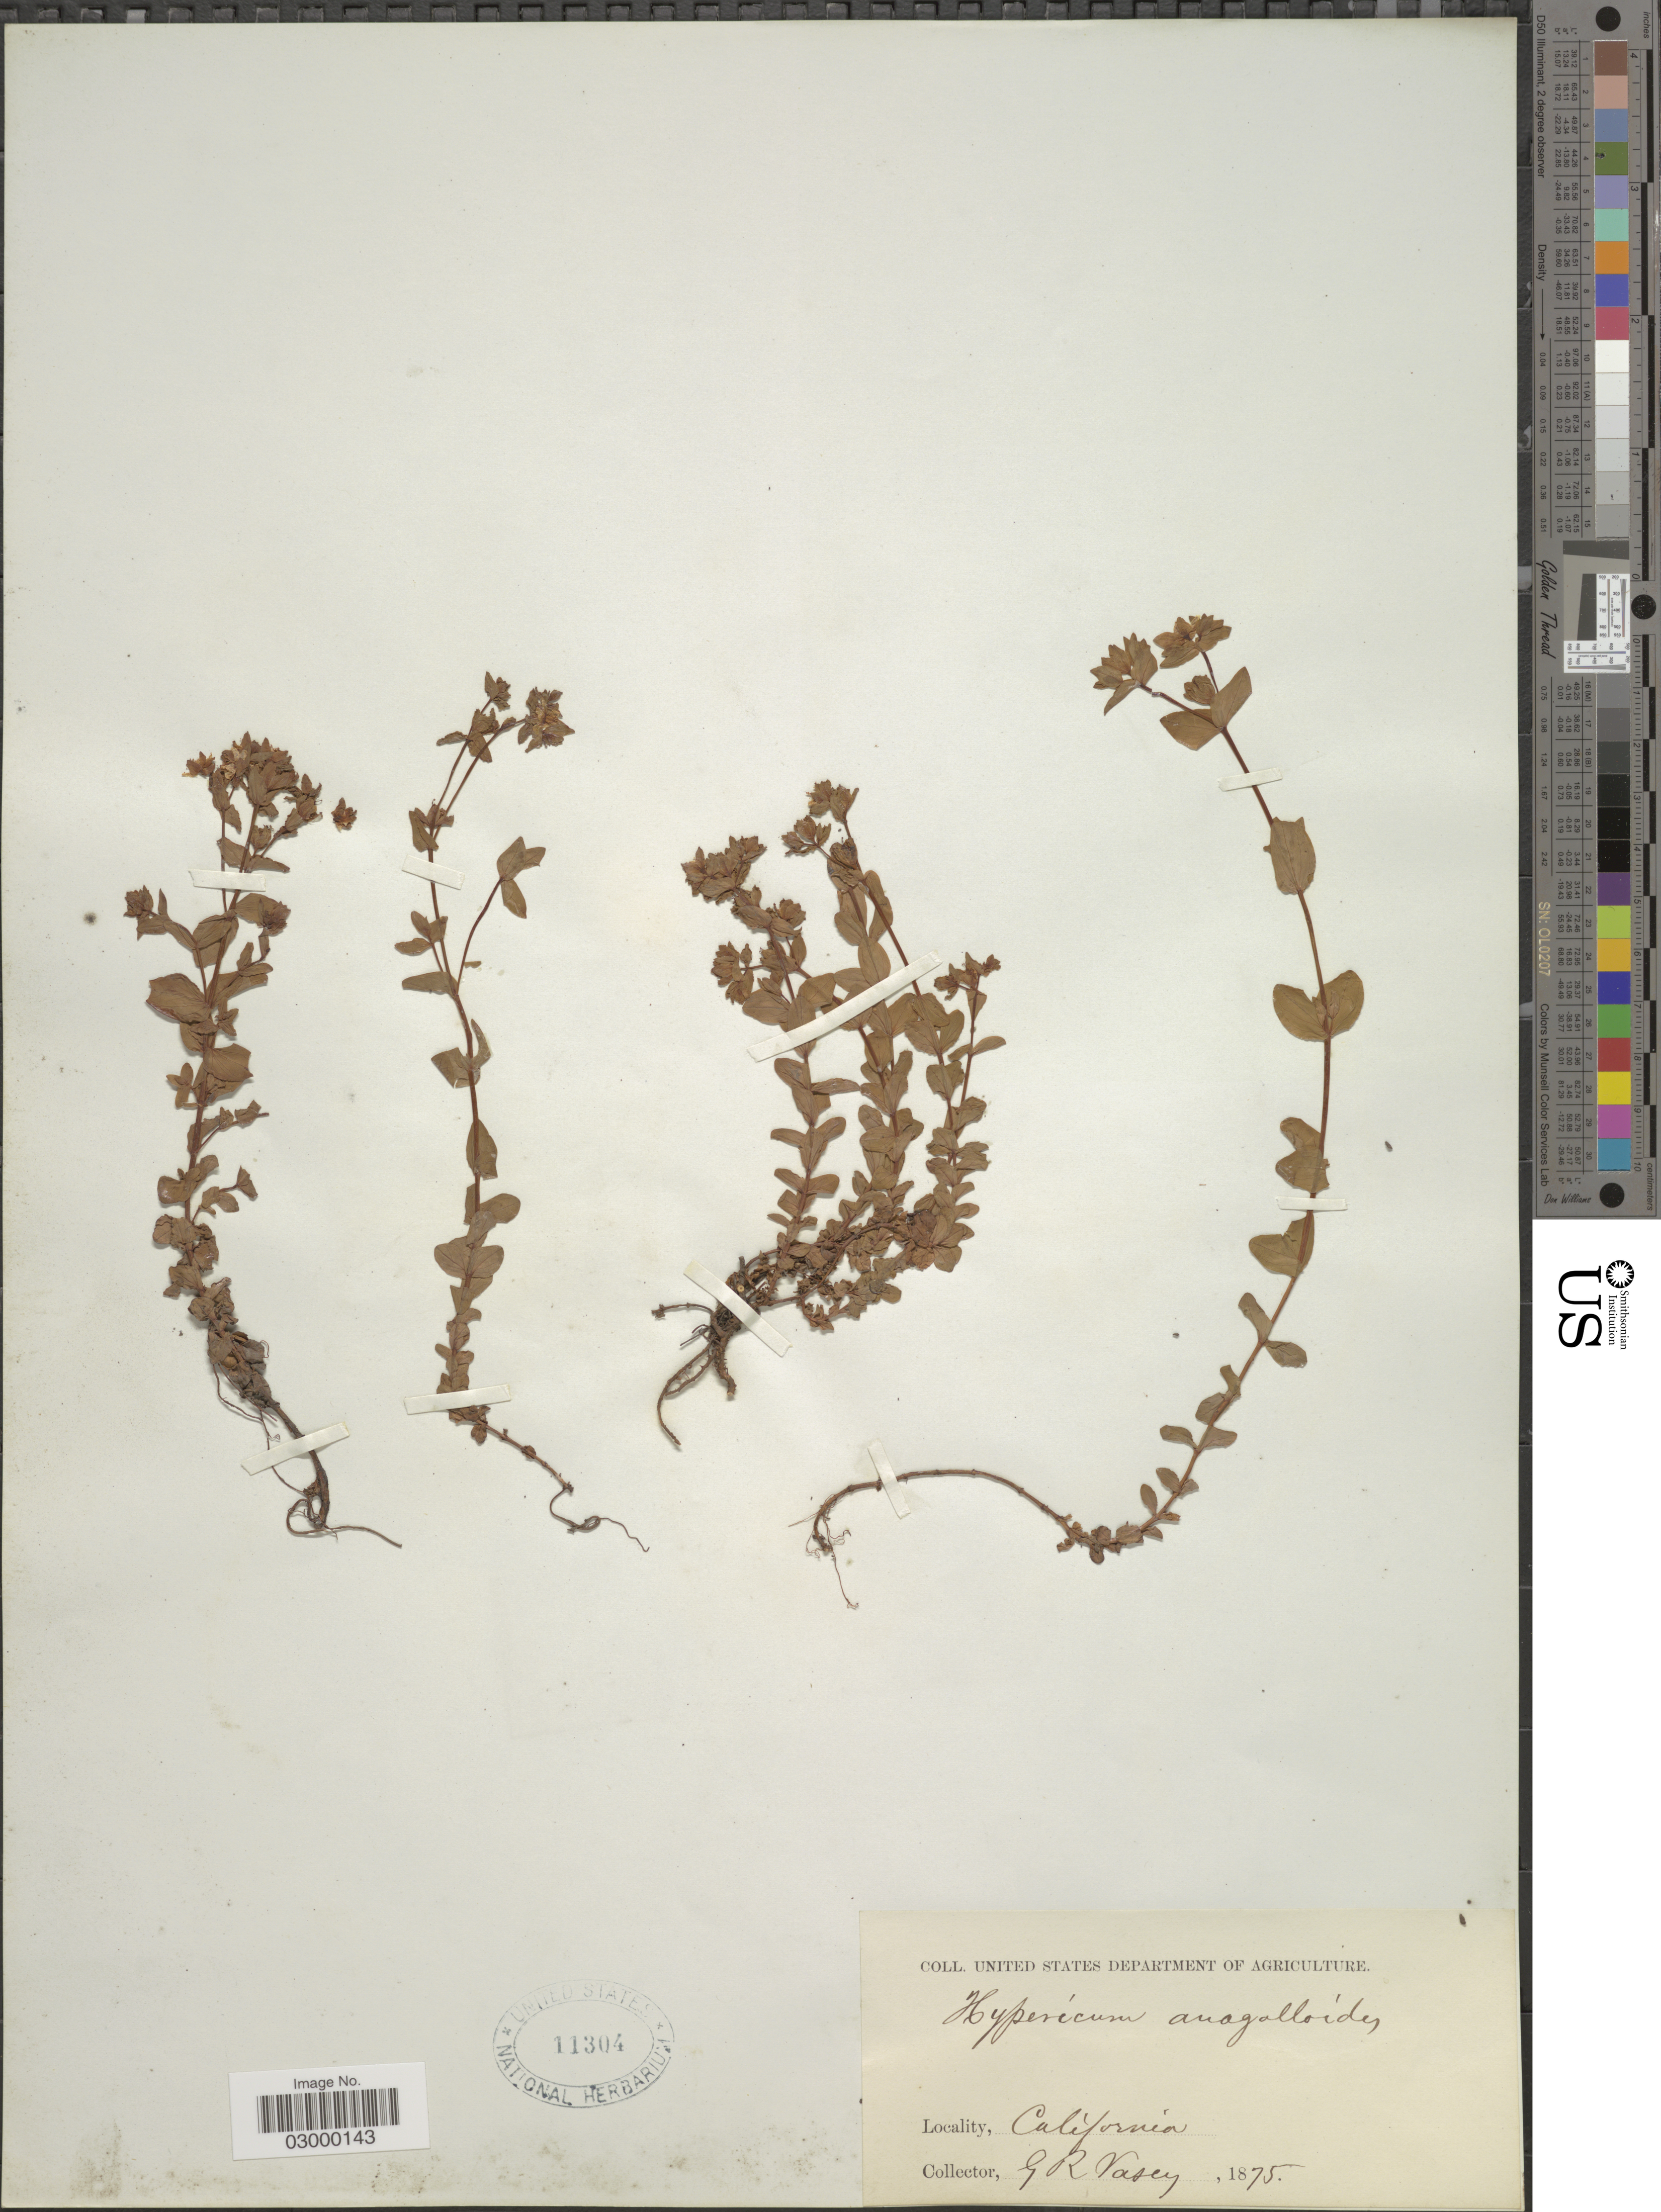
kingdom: Plantae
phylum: Tracheophyta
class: Magnoliopsida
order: Malpighiales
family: Hypericaceae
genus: Hypericum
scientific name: Hypericum anagalloides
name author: Cham. & Schltdl.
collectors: G. R. Vasey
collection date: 1875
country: United States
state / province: California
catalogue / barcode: US 11304